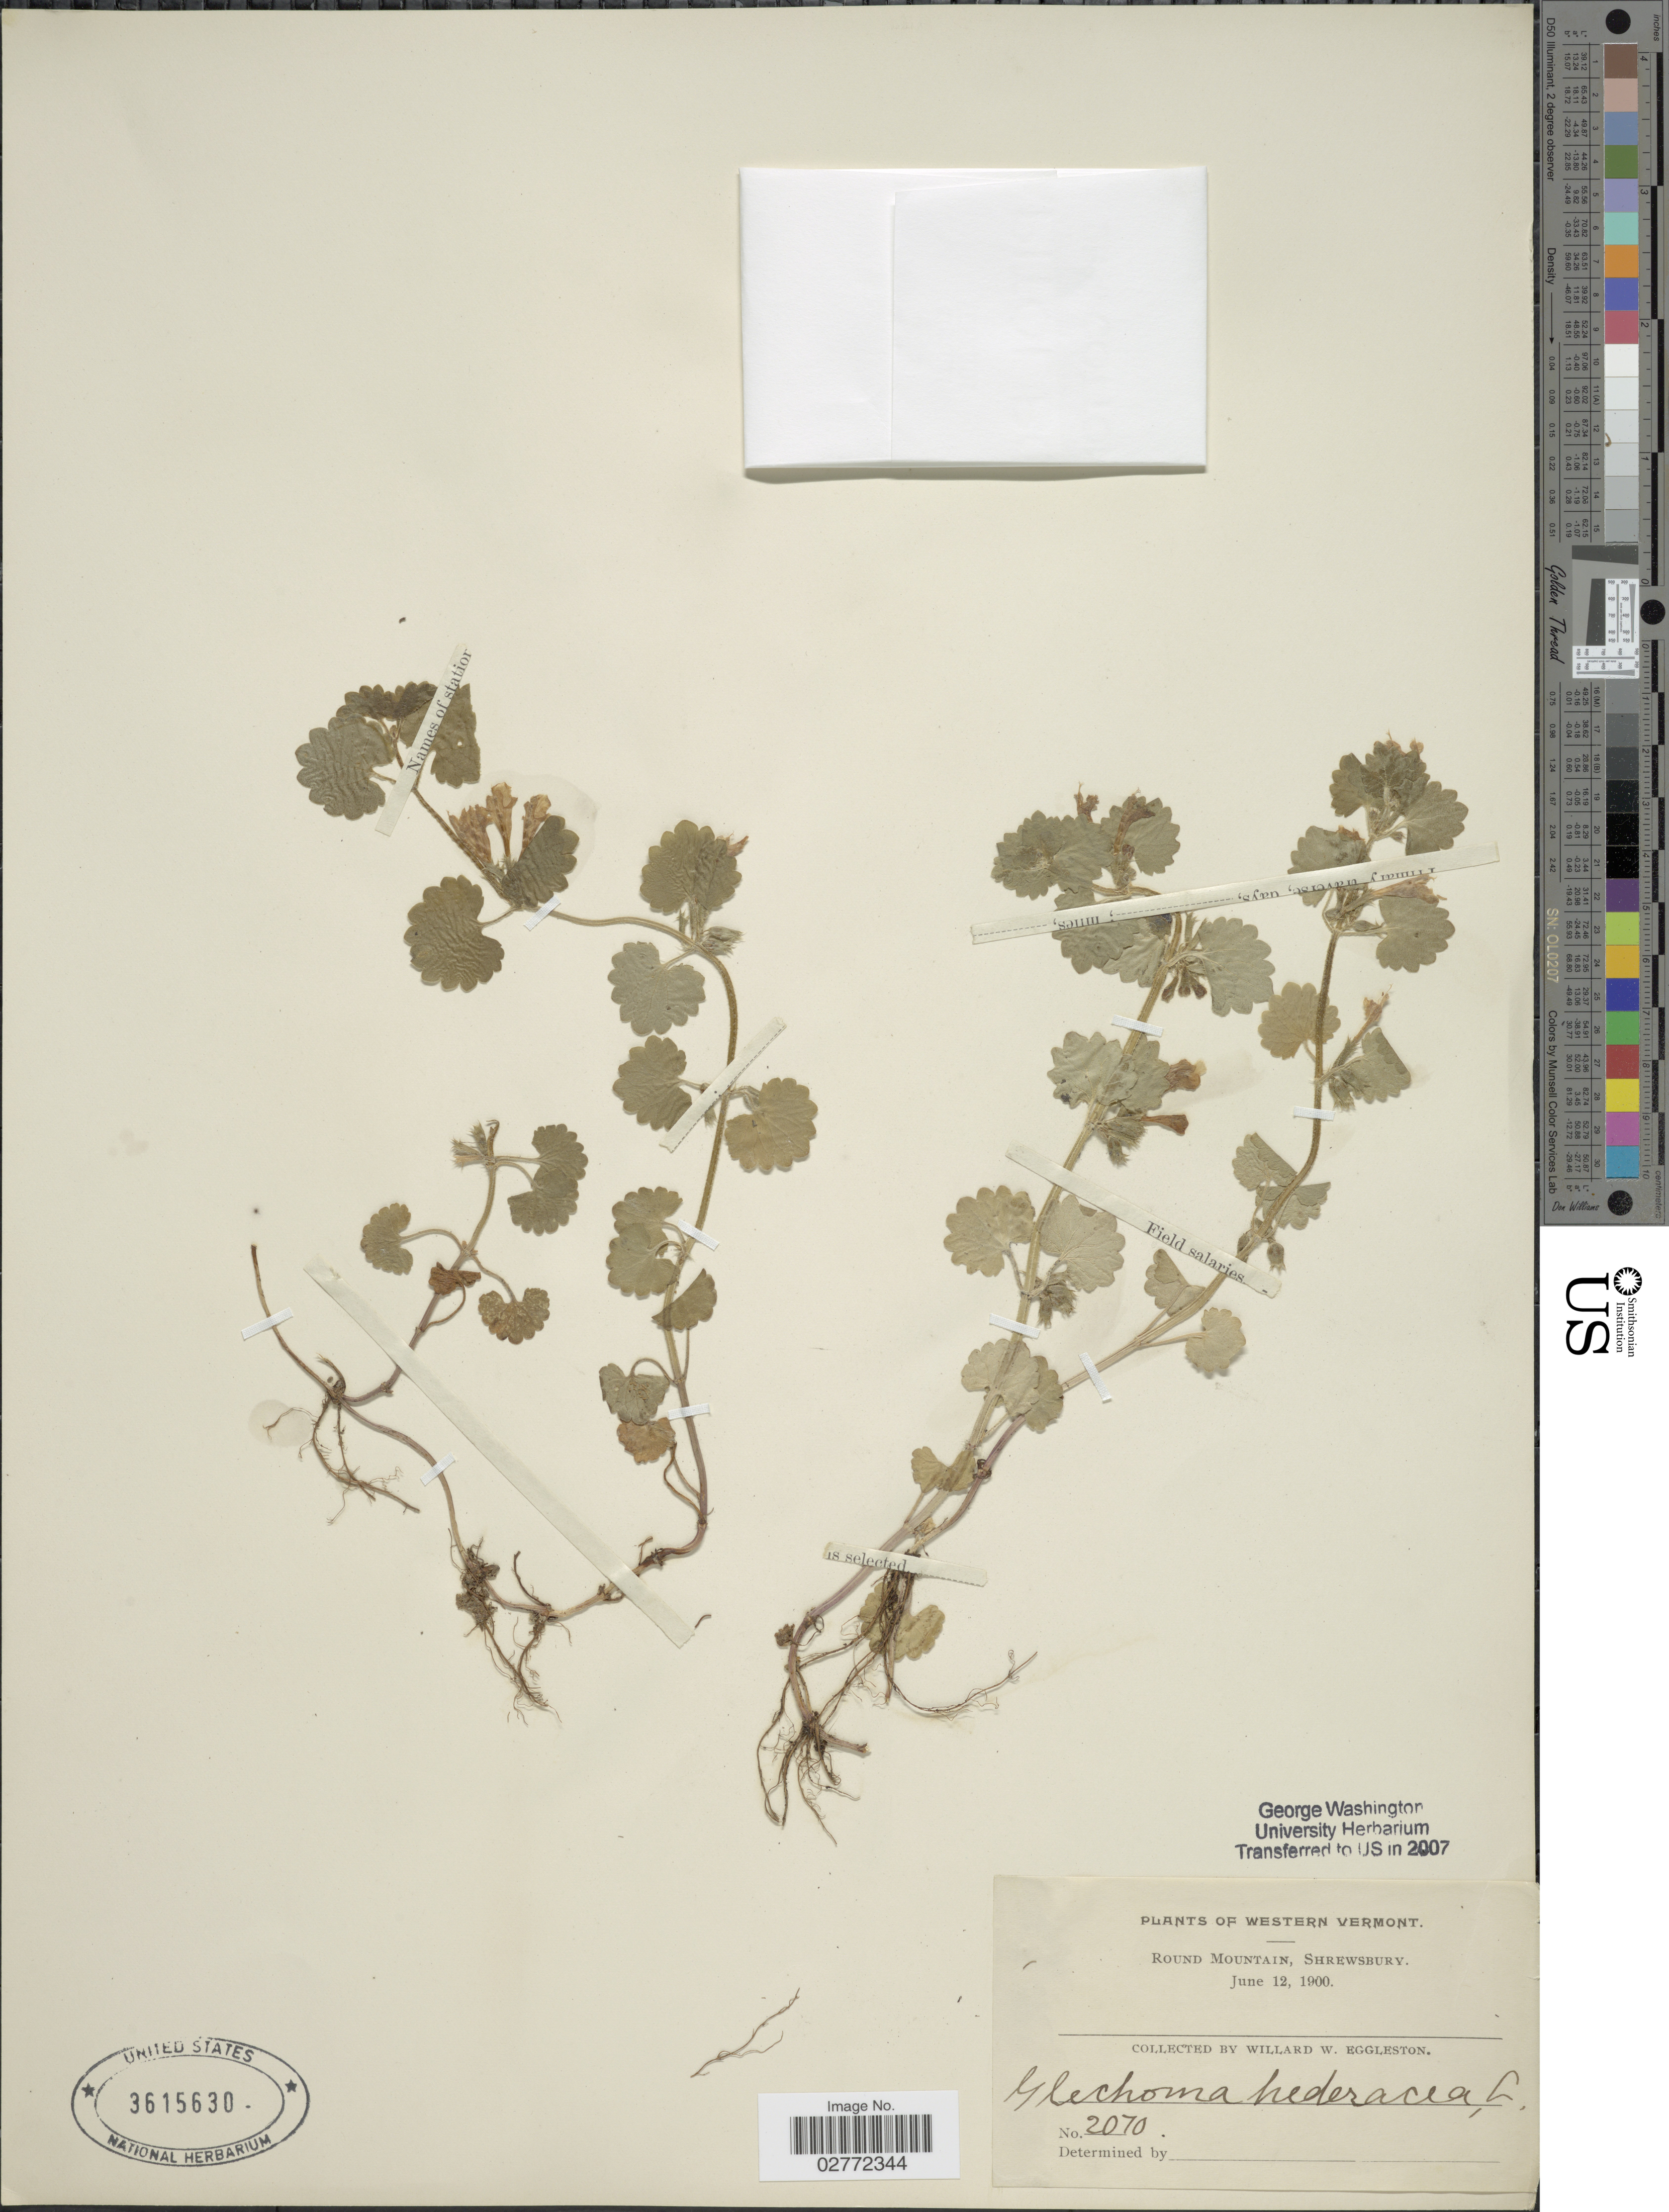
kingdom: Plantae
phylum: Tracheophyta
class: Magnoliopsida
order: Lamiales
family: Lamiaceae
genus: Glechoma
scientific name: Glechoma hederacea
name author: L.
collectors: W. W. Eggleston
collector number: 2070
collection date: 1900-06-12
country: United States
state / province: Vermont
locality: Western Vermont. Round Mountain, Shrewsbury.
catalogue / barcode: US 3615630